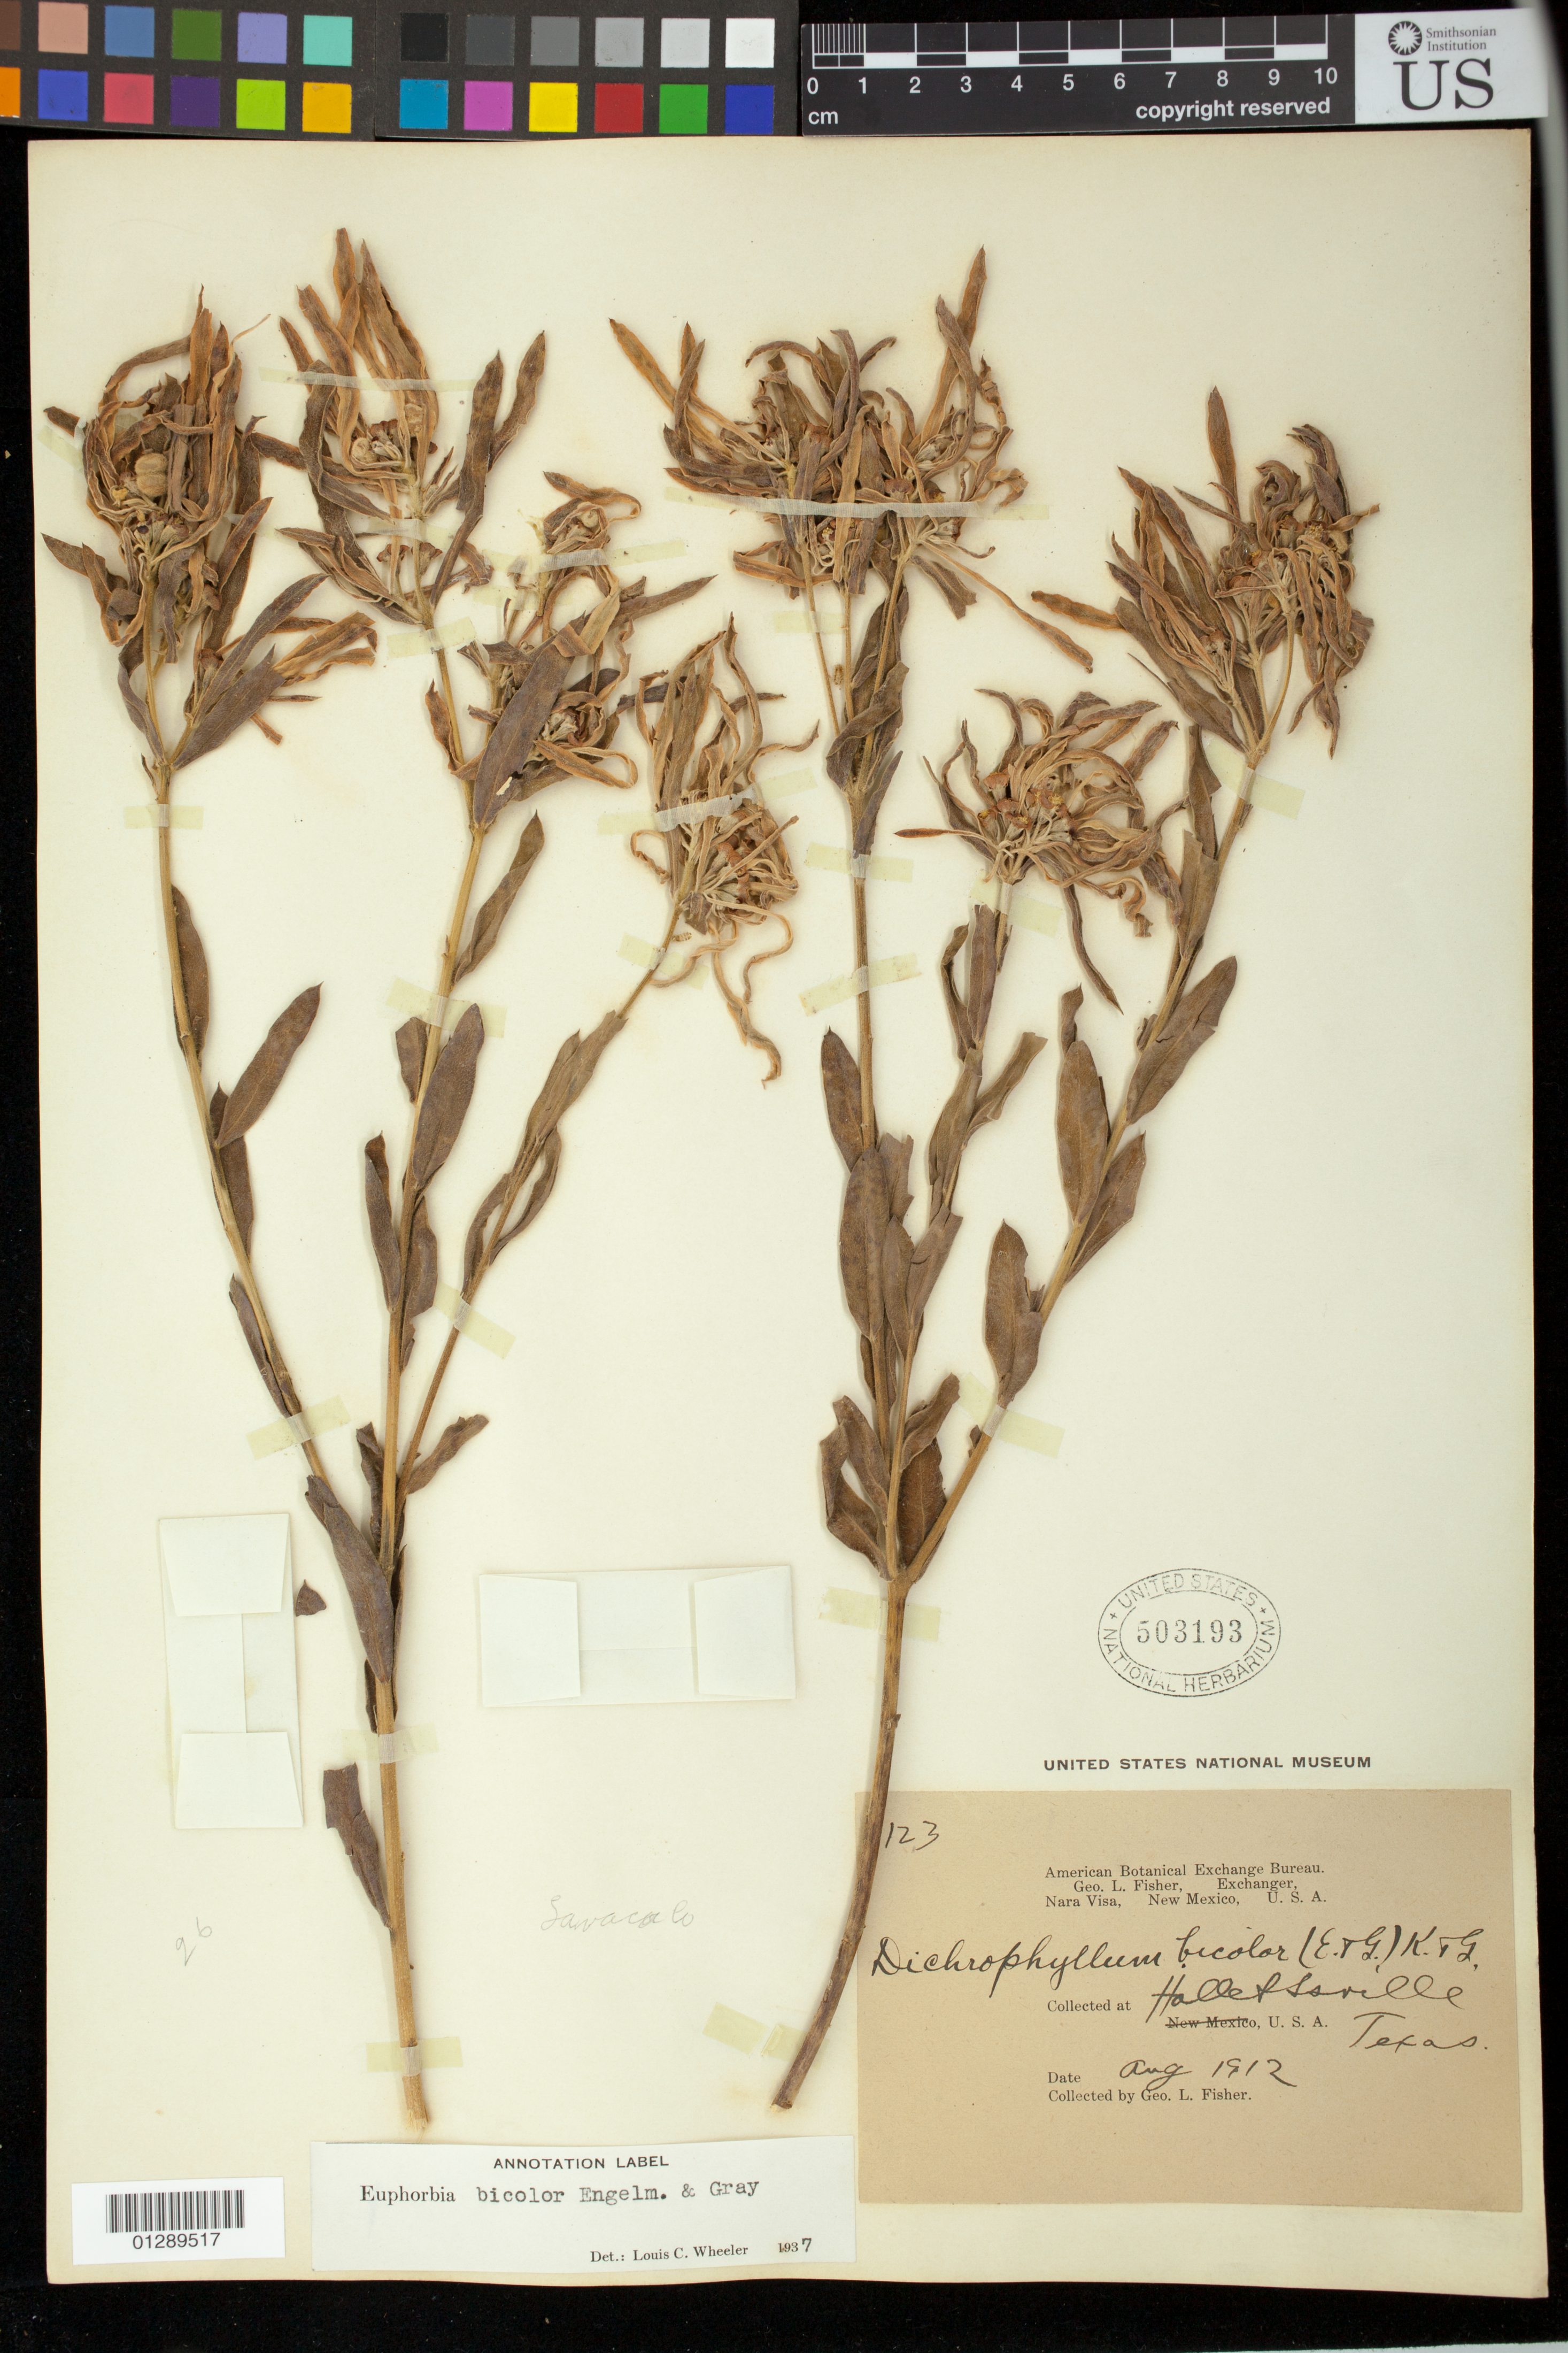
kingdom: Plantae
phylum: Tracheophyta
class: Magnoliopsida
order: Malpighiales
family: Euphorbiaceae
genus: Euphorbia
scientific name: Euphorbia bicolor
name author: Engelm. & A. Gray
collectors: G. L. Fisher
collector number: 123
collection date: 1912-08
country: United States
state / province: Texas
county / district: Lavaca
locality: Hallettsville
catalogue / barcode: US 503193